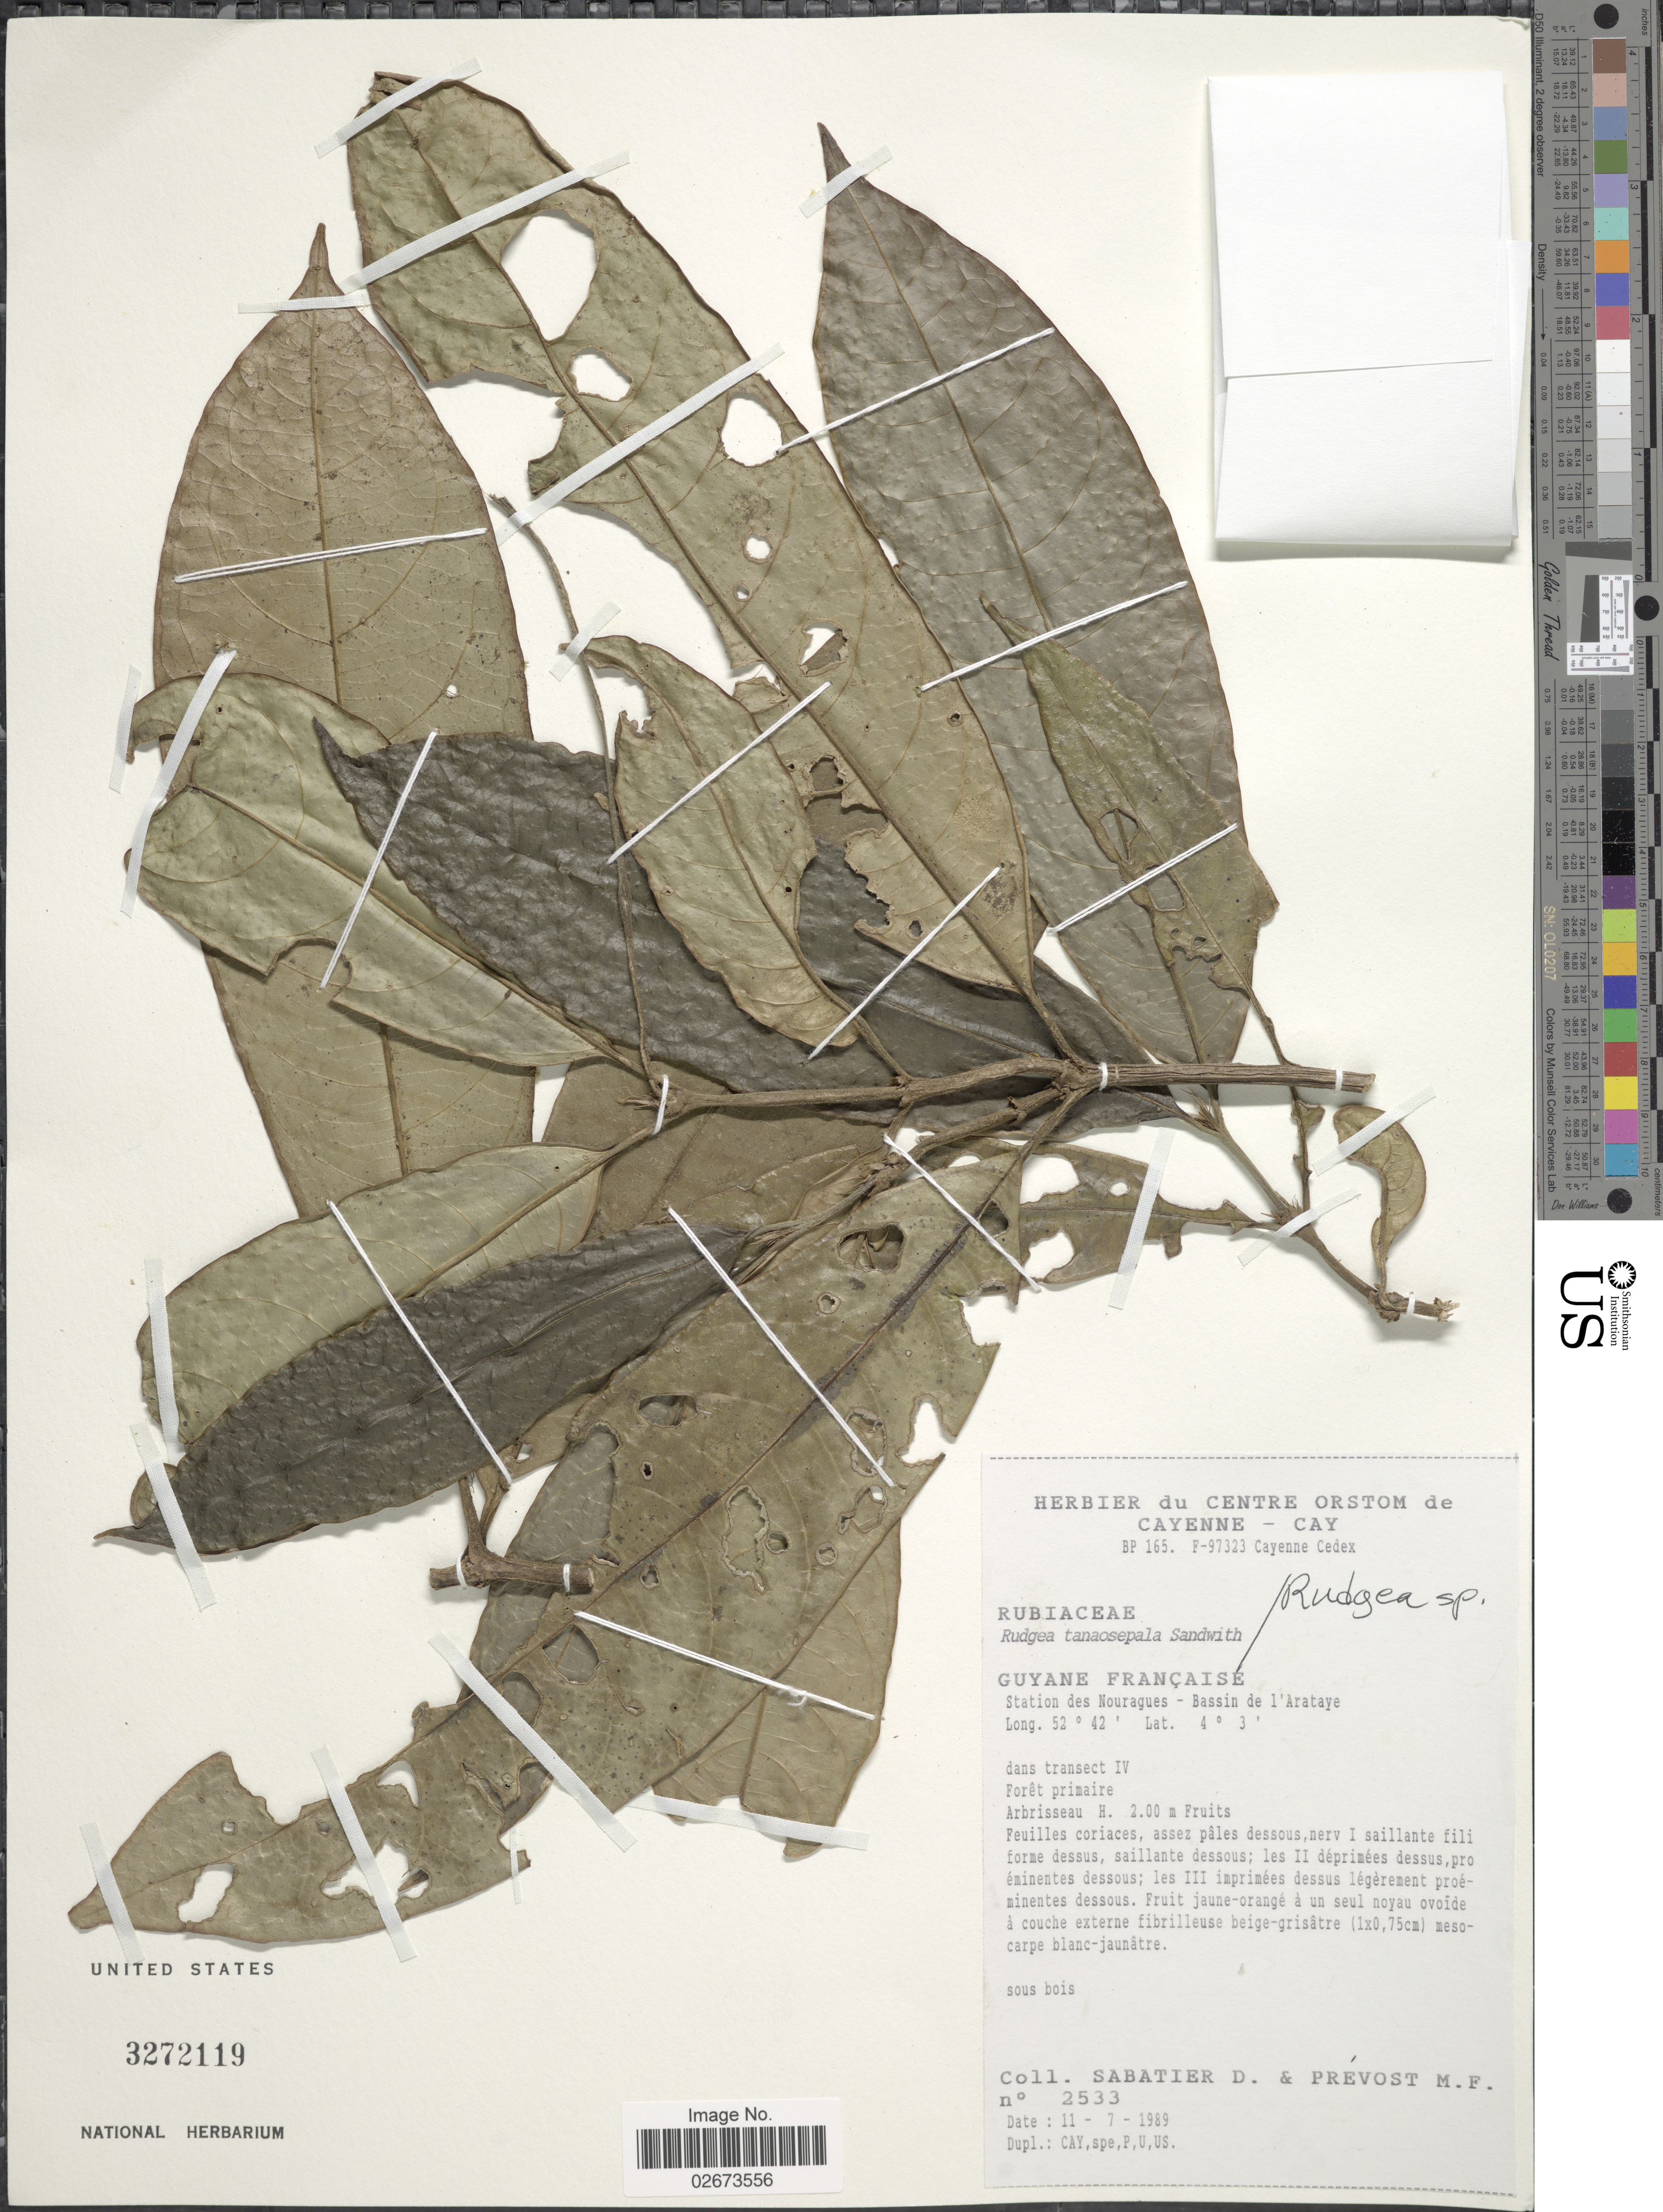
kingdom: Plantae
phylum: Tracheophyta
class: Magnoliopsida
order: Gentianales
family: Rubiaceae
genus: Rudgea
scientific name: Rudgea sp.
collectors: D. Sabatier & M.-F. Prévost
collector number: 2533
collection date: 1989-07-11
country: French Guiana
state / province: Cayenne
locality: Guyane Francaise, Station des Nouragues, Bassin de l' Arataye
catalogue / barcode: US 3272119